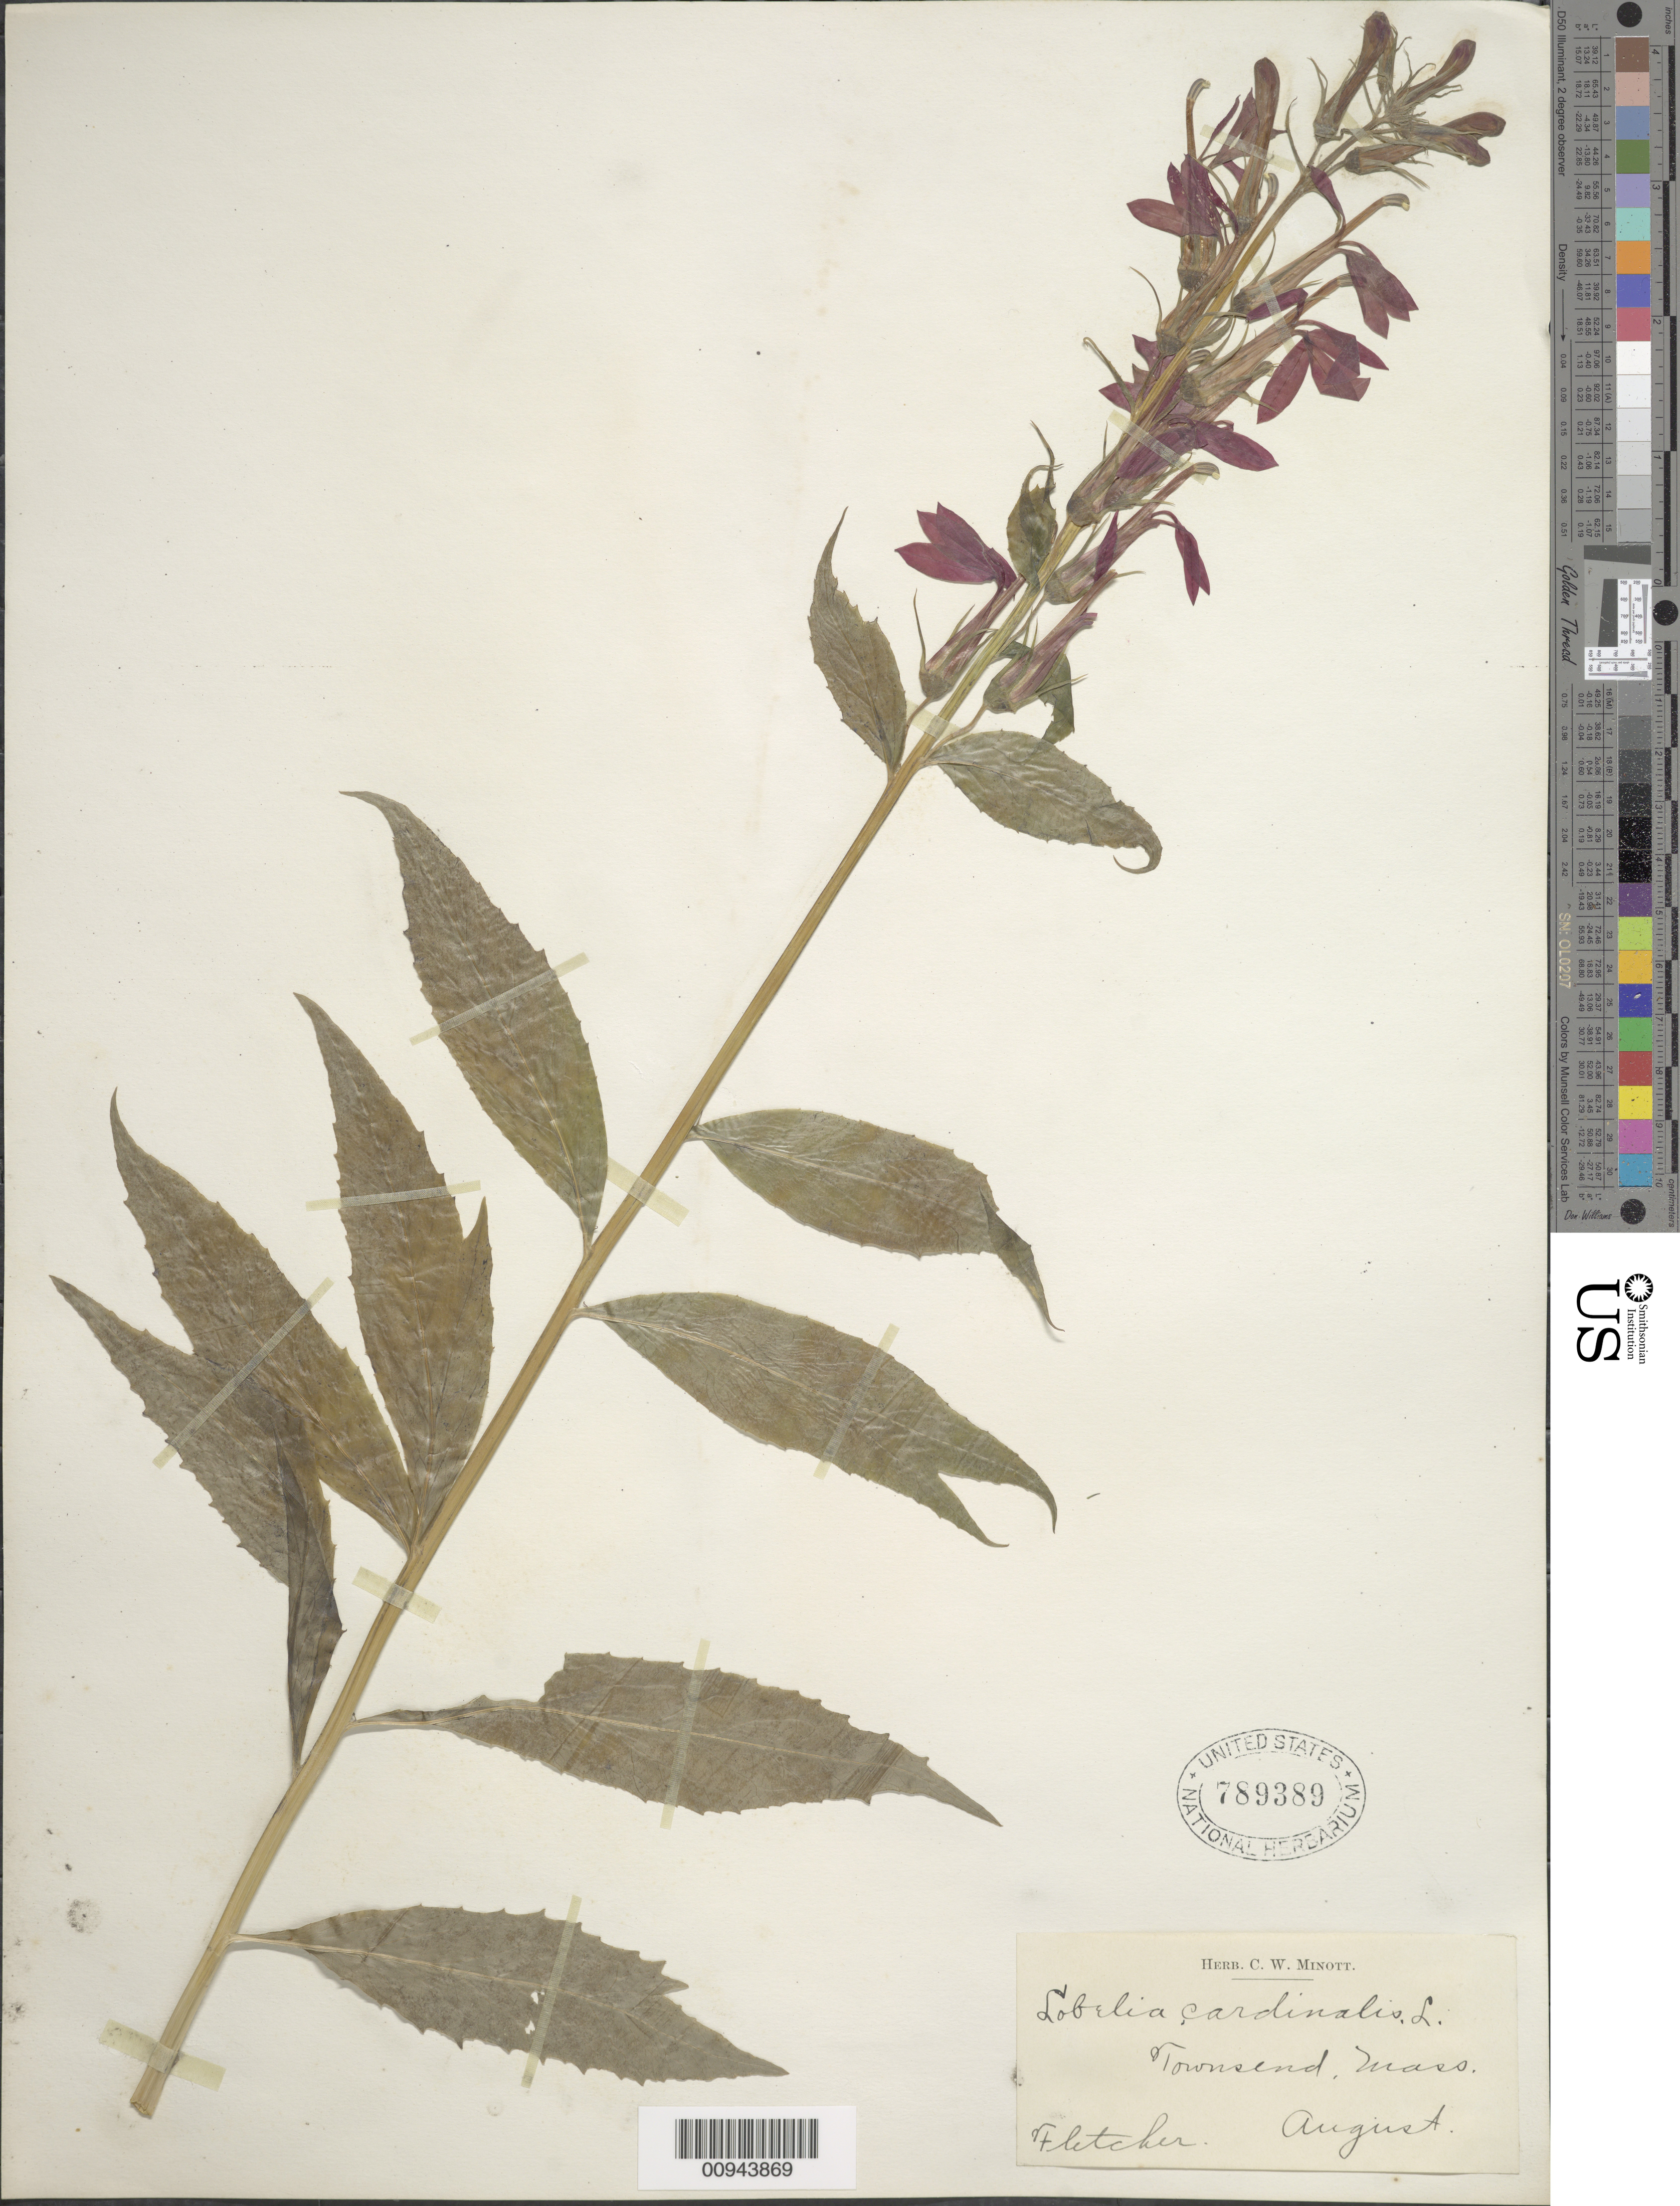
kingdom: Plantae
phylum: Tracheophyta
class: Magnoliopsida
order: Asterales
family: Campanulaceae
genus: Lobelia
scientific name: Lobelia cardinalis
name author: L.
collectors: A. Fletcher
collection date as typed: August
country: United States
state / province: Massachusetts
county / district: Middlesex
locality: Townsend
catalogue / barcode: US 789389